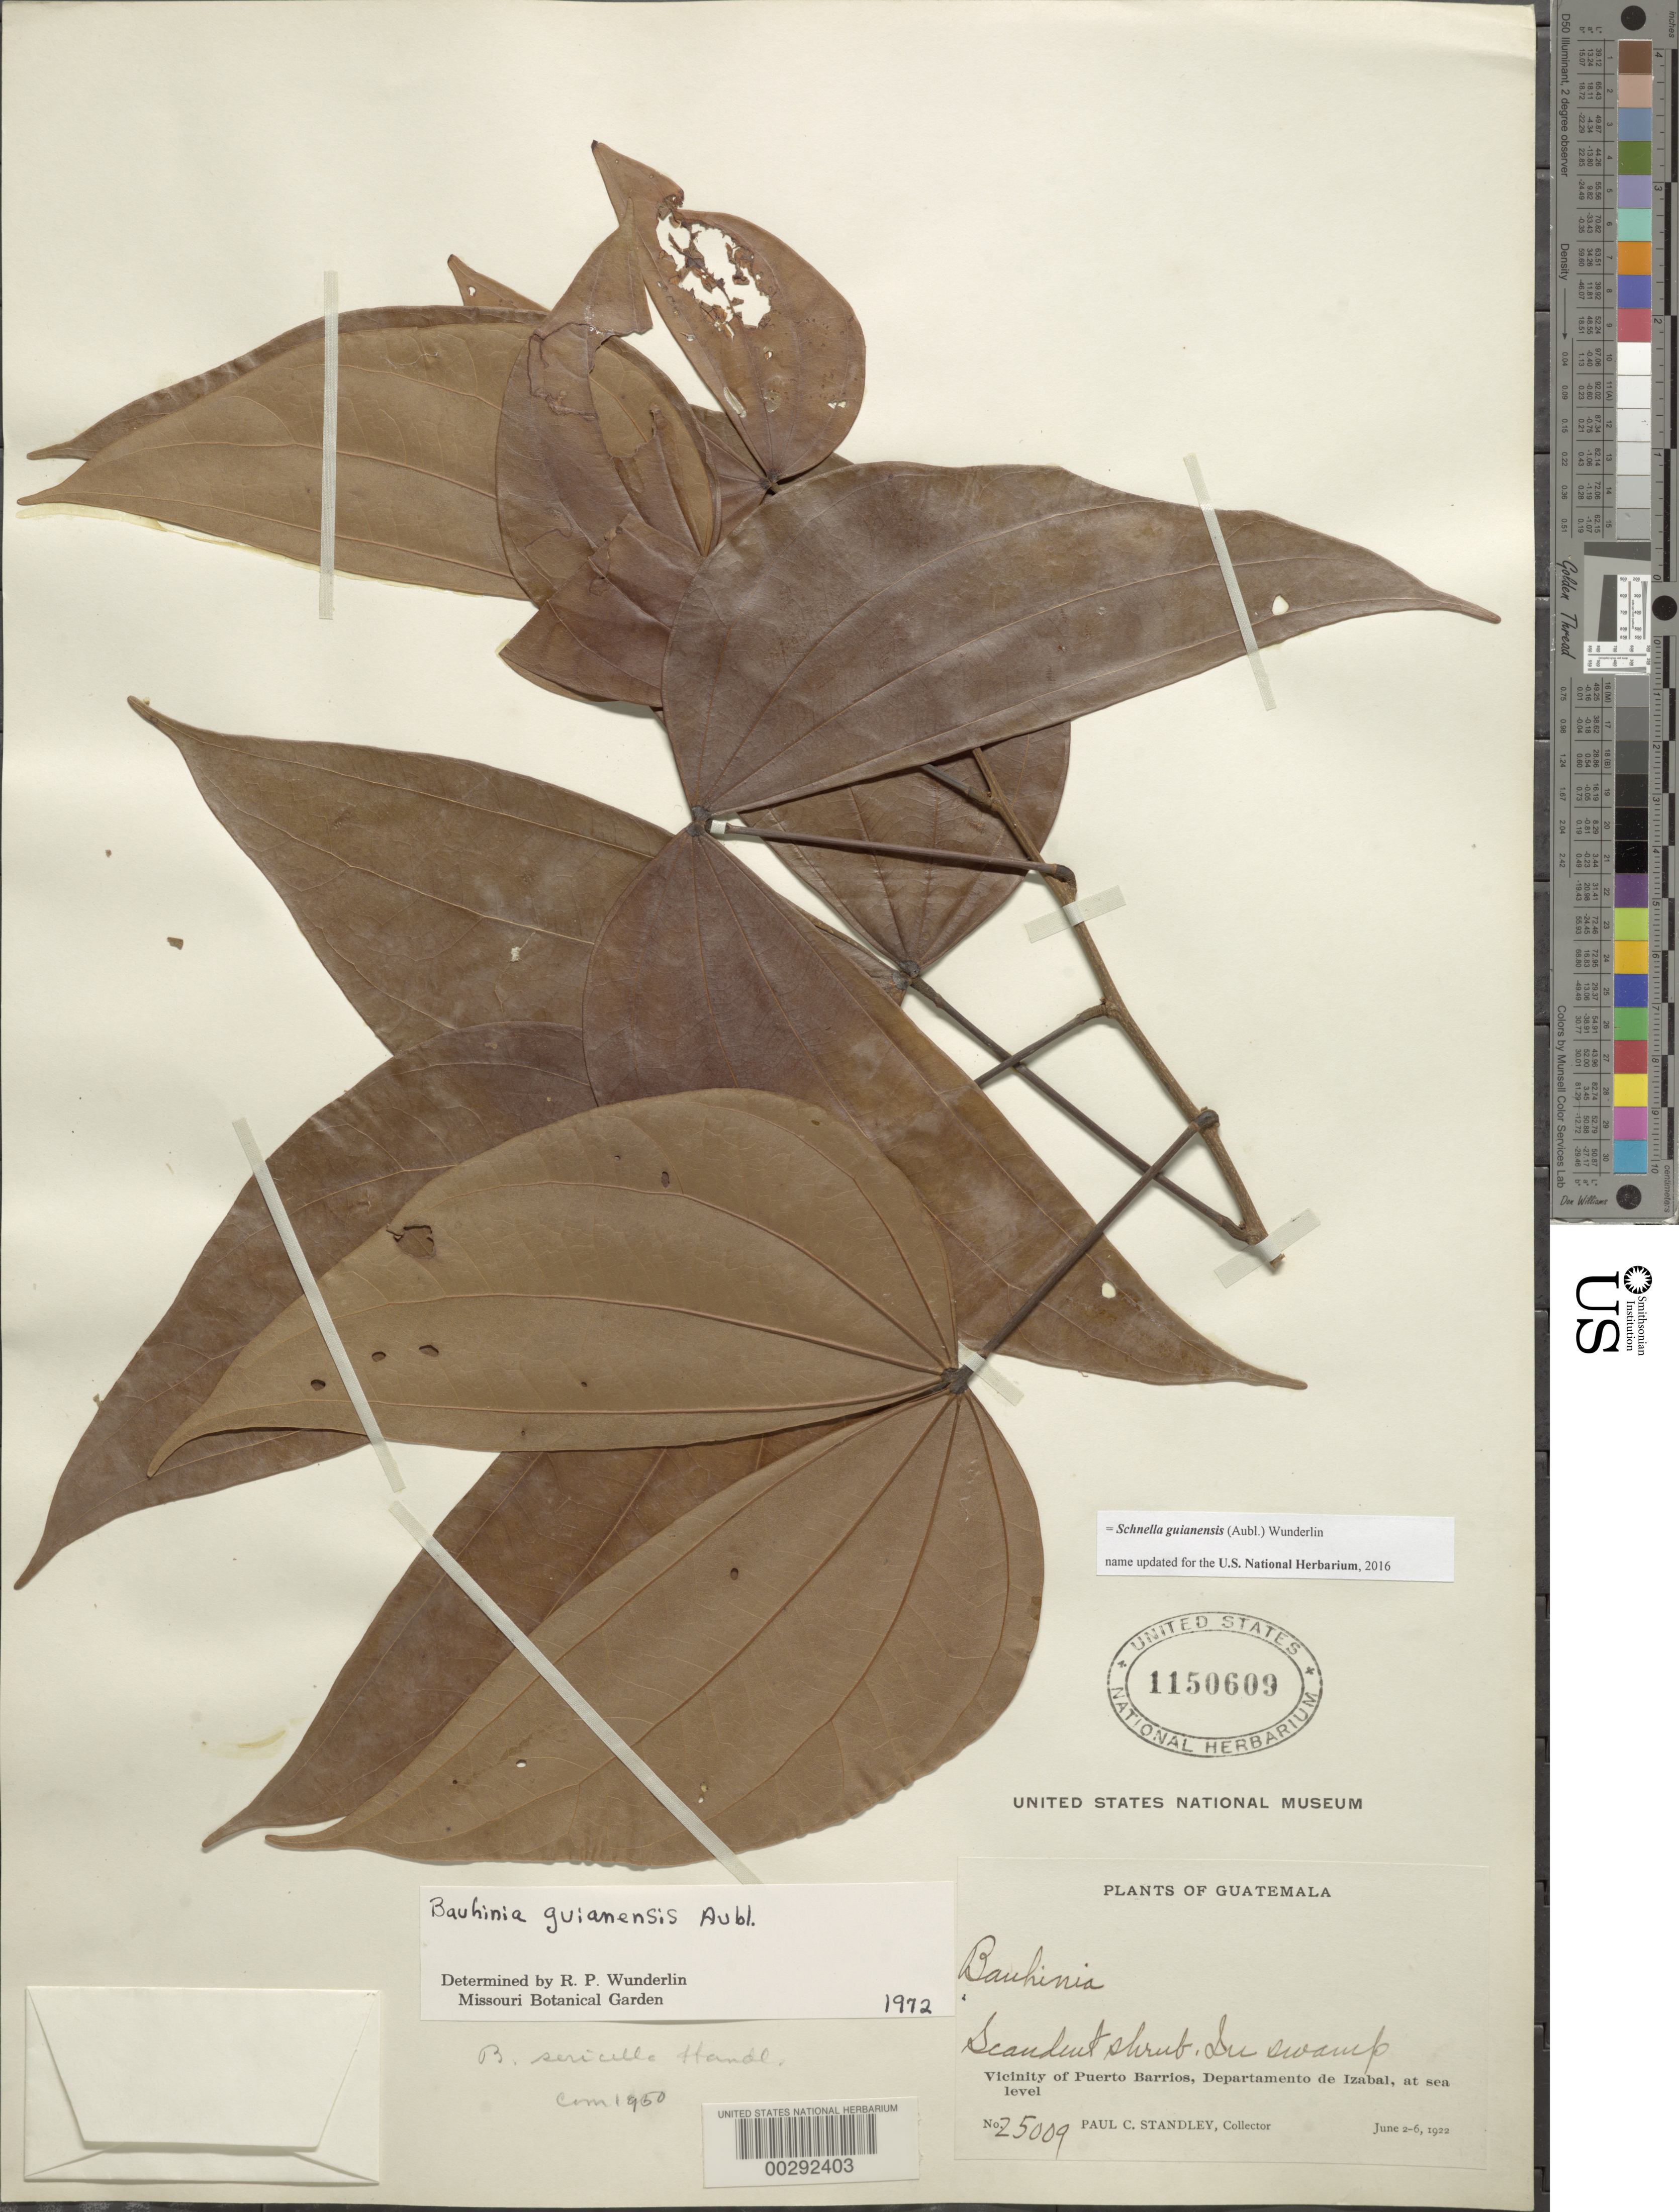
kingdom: Plantae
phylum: Tracheophyta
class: Magnoliopsida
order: Fabales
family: Fabaceae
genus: Schnella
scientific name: Schnella guianensis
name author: (Aubl.) Wunderlin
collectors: P. C. Standley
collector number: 25009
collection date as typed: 02 Jun 1922 to 06 Jun 1922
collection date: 1922-06-02/1922-06-06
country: Guatemala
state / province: Izabal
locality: Vicinity of Puerto Barrios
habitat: In swamp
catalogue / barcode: US 1150609